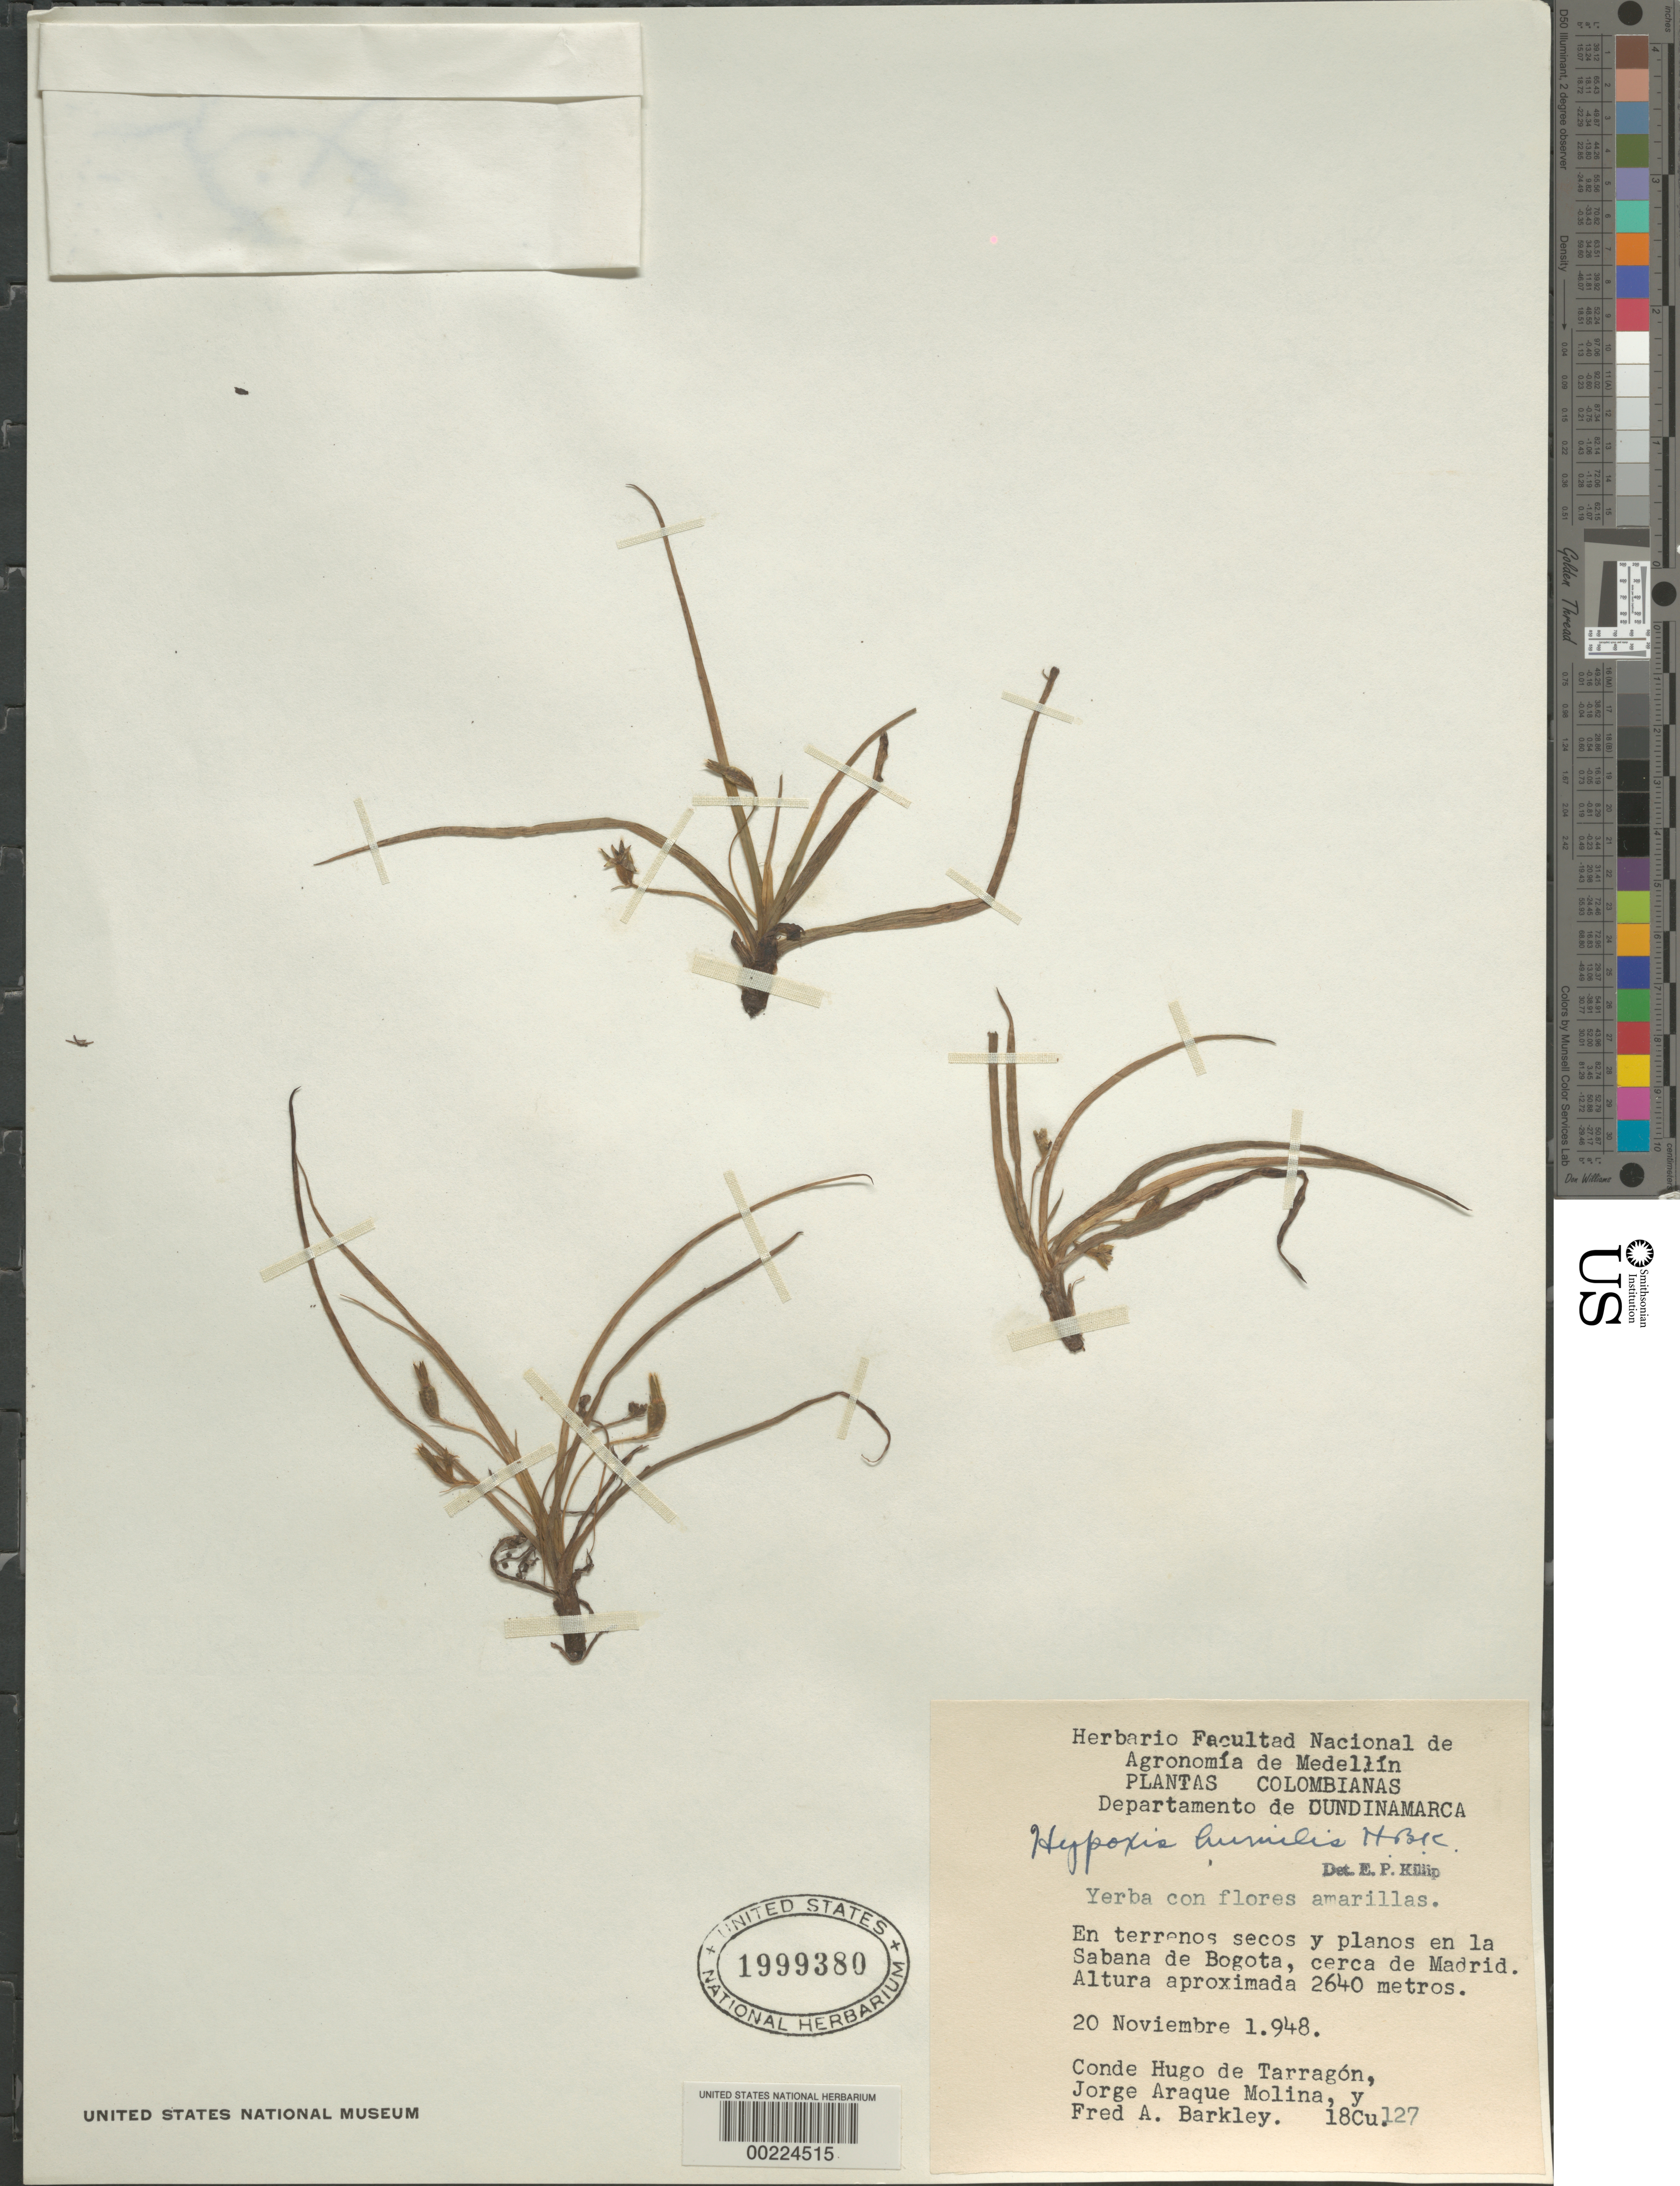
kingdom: Plantae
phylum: Tracheophyta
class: Liliopsida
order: Asparagales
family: Hypoxidaceae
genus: Hypoxis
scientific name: Hypoxis humilis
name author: Tharp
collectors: C. De Tarragon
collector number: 18cu127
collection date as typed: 20 Nov 1948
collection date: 1948-11-20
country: Colombia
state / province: Cundinamarca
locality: Sabana de Bogota, ca Madrid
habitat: Dry flat ground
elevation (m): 2640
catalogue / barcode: US 1999380